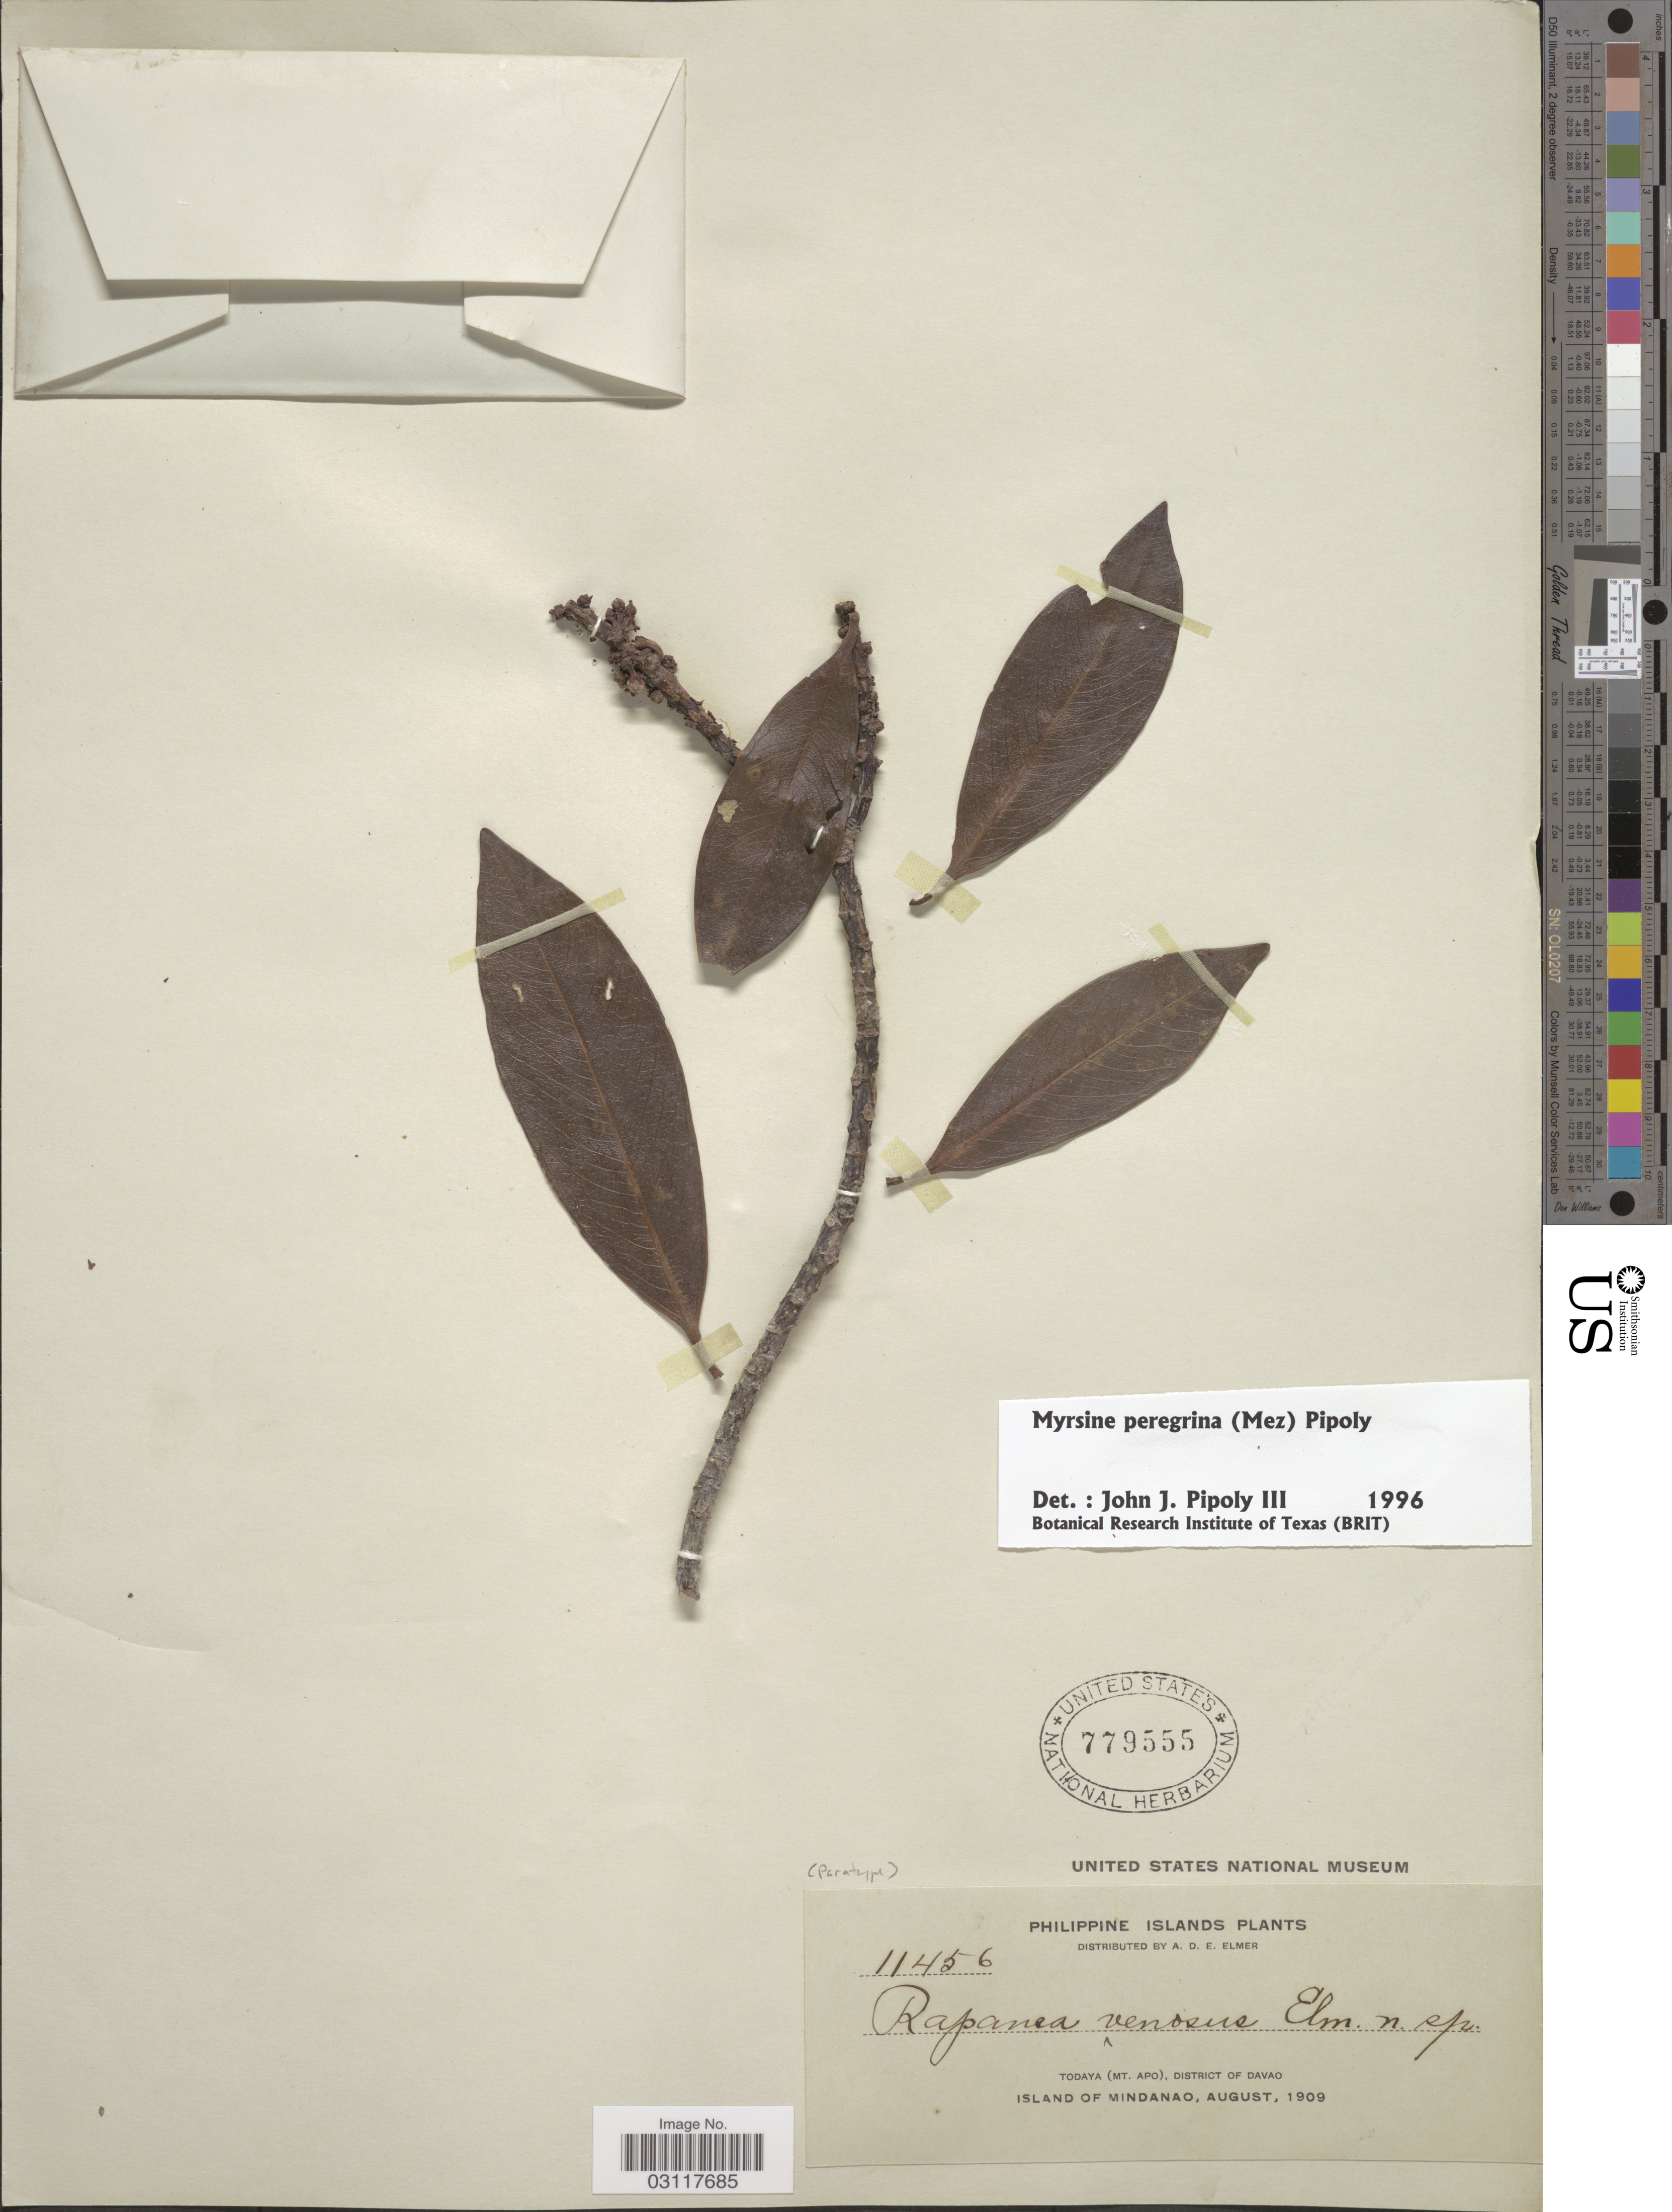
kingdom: Plantae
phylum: Tracheophyta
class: Magnoliopsida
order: Ericales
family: Primulaceae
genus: Myrsine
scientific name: Myrsine peregrina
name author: (Mez) Pipoly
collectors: A. D. E. Elmer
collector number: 11456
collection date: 1909-08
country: Philippines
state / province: Davao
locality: Todaya (Mt. Apo), District of Davao, Island of Mindanao.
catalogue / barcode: US 779555